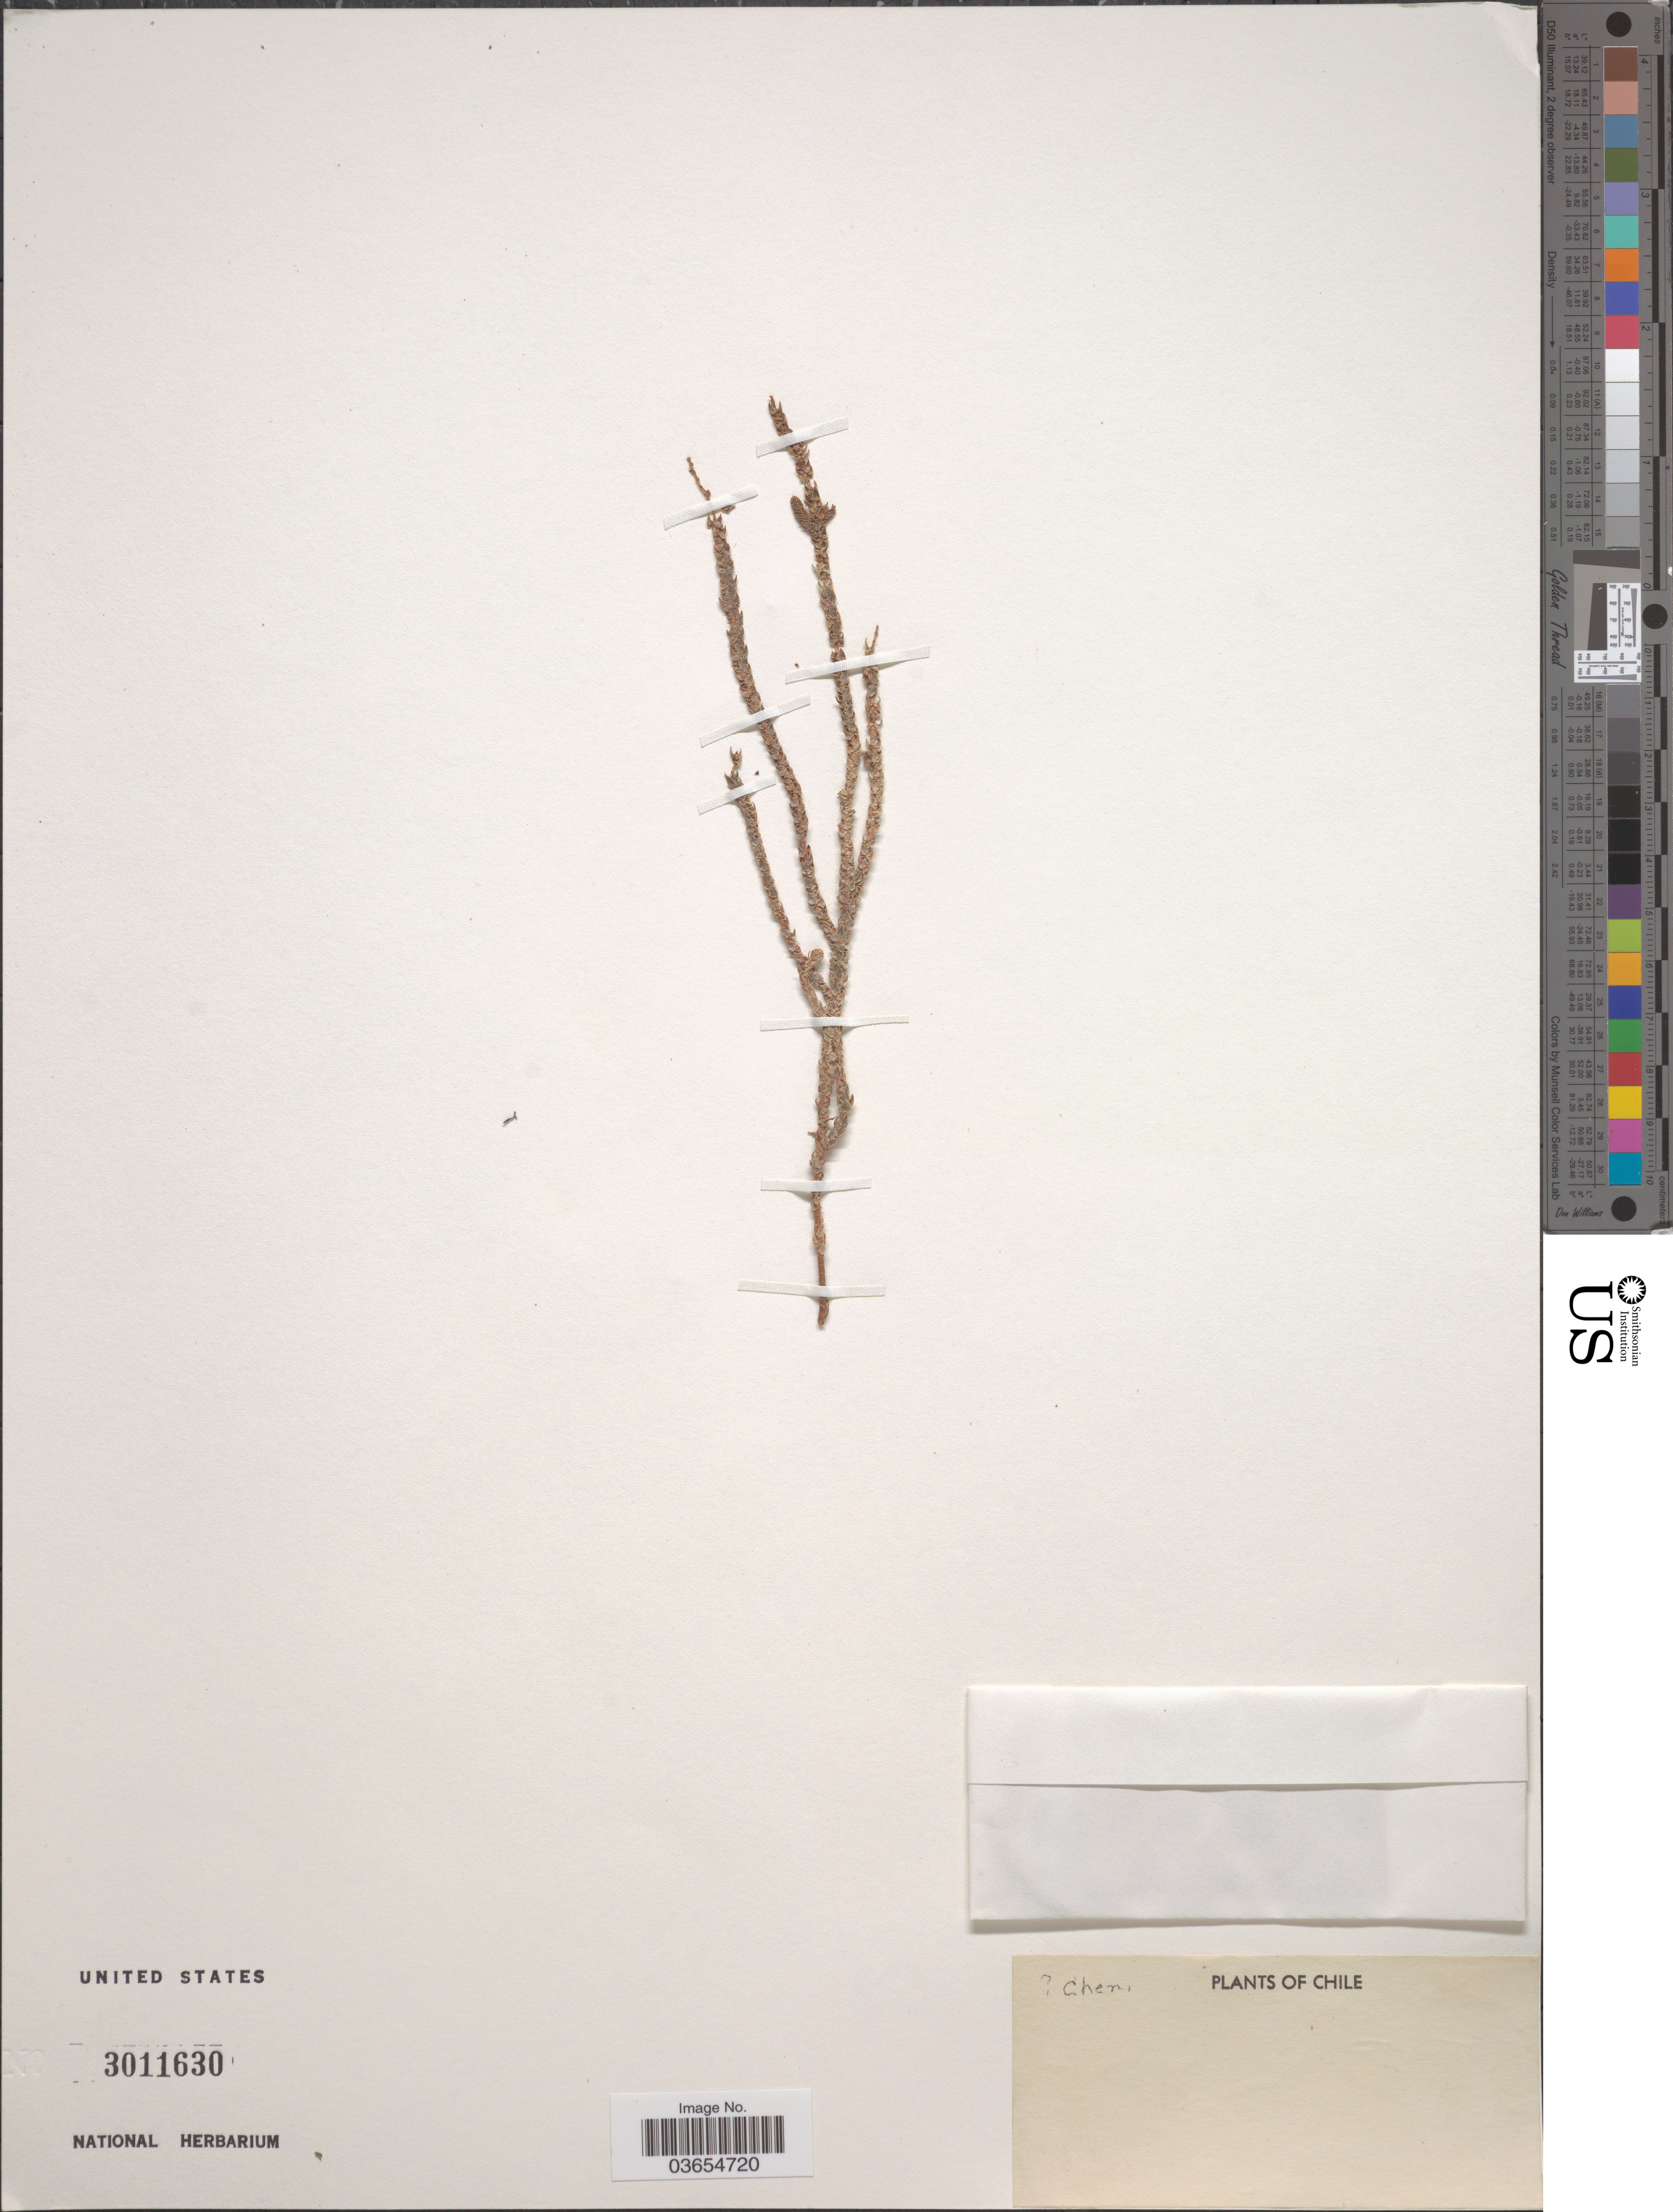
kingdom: Plantae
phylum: Tracheophyta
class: Magnoliopsida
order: Caryophyllales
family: Amaranthaceae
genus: Chenopodium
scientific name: Chenopodium sp.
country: Chile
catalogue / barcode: US 3011630